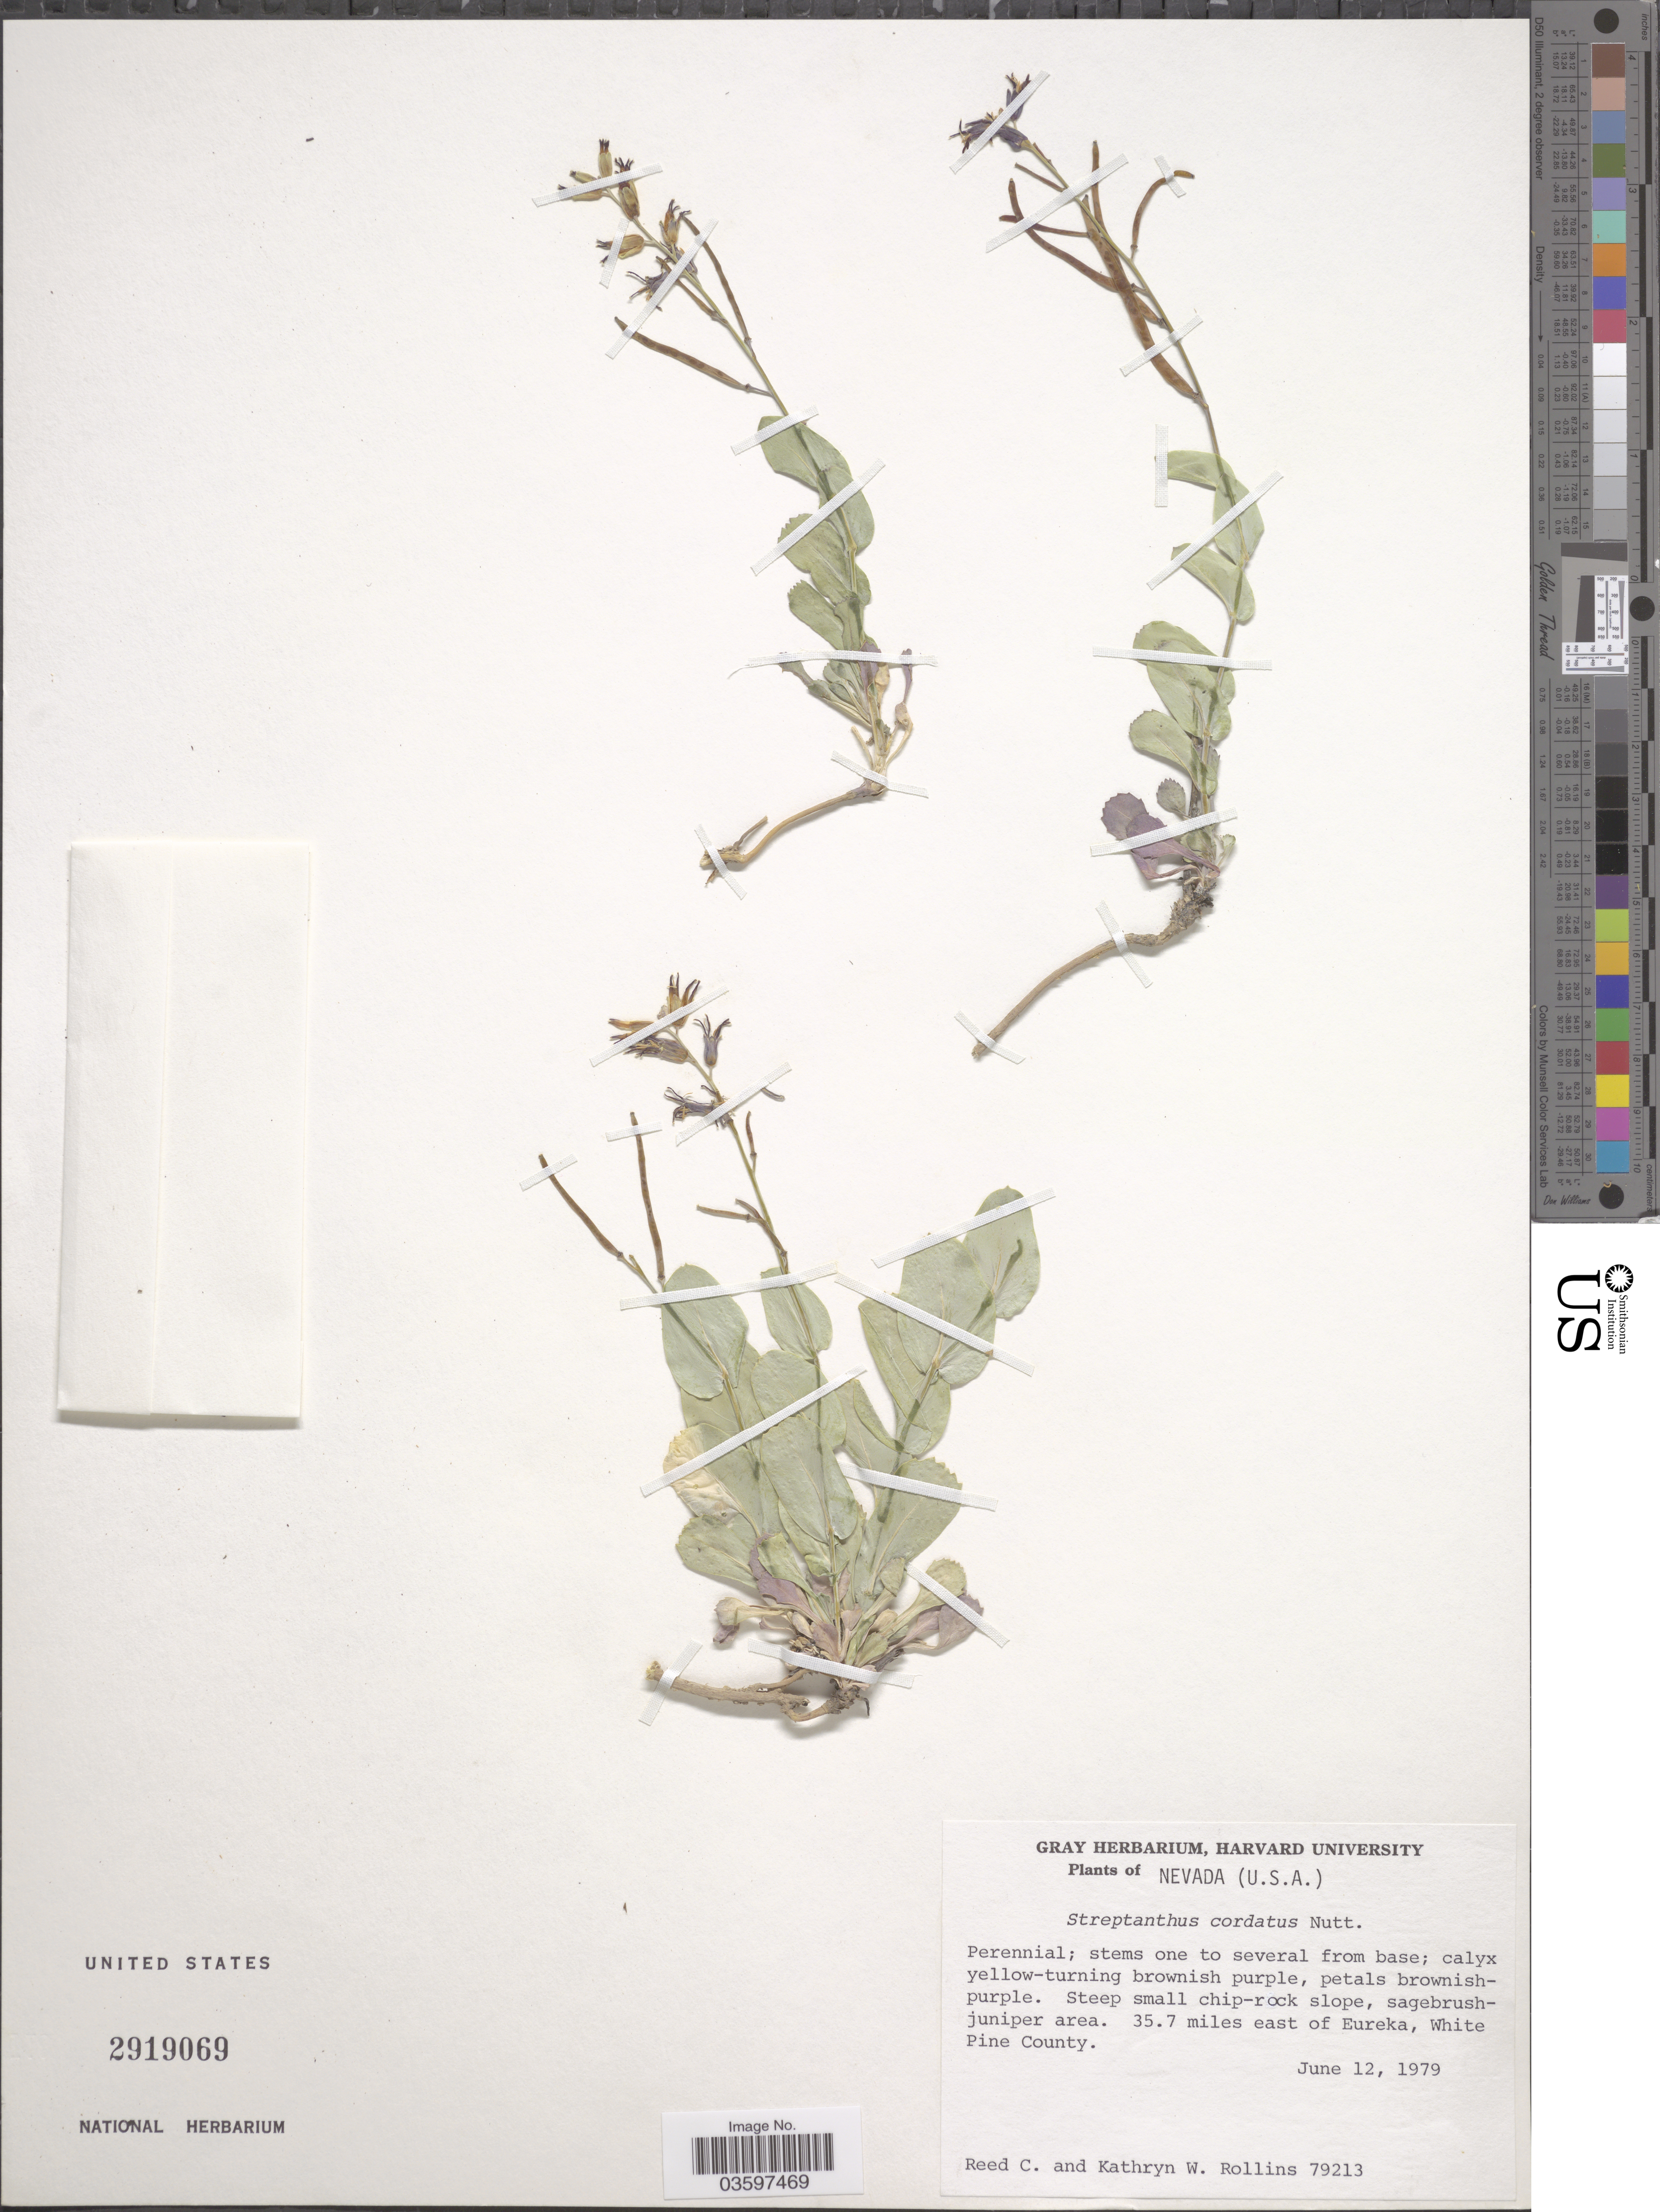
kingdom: Plantae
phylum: Tracheophyta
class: Magnoliopsida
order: Brassicales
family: Brassicaceae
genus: Streptanthus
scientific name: Streptanthus cordatus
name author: Nutt. ex Torr. & A. Gray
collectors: R. C. Rollins & K. W. Rollins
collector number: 79213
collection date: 1979-06-12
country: United States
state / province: Nevada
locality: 35.7 miles east of Eureka, White Pine County.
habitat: steep chip rock slope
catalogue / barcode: US 2919069